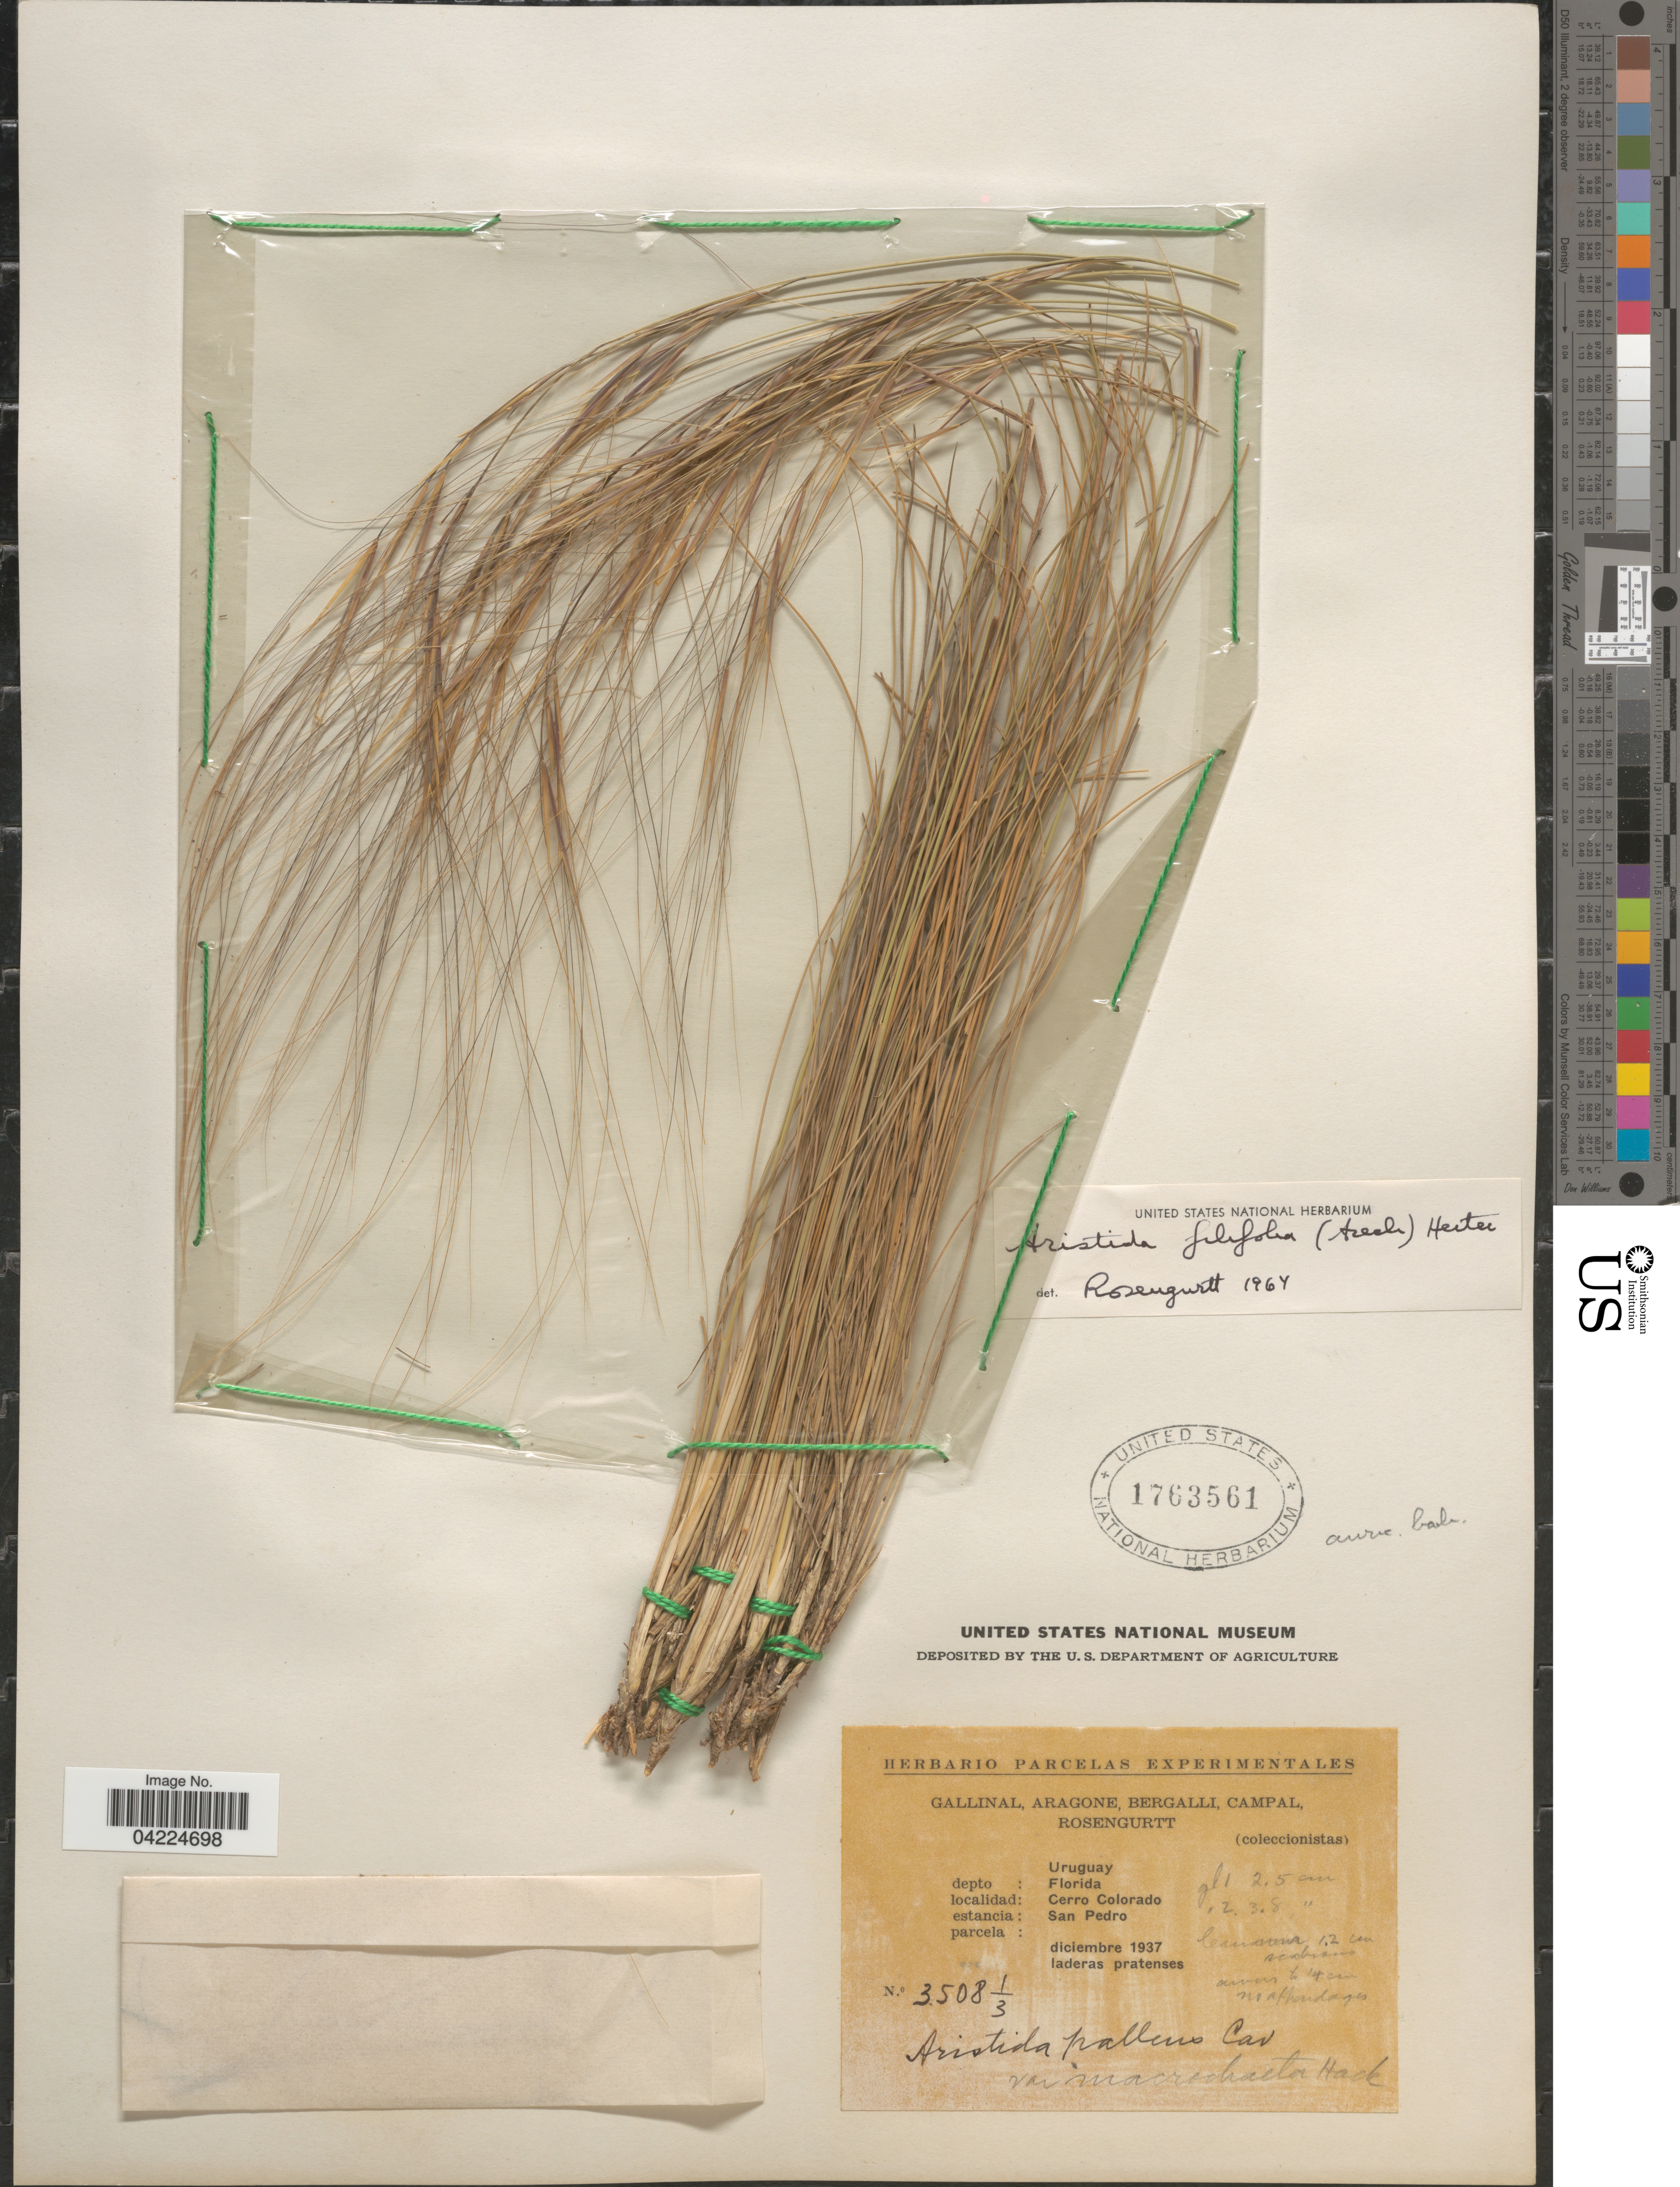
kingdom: Plantae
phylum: Tracheophyta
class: Liliopsida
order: Poales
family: Poaceae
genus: Aristida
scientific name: Aristida filifolia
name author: (Areali) Hecter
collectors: -. Gallinal, -- Aragone, -- Bergalli, -- Campal & Rosengurtt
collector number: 35081/3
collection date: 1937-12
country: Uruguay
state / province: Florida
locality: Depto: Florida. Cerro Colorado. Estancia: San Pedro.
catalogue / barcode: US 1763561